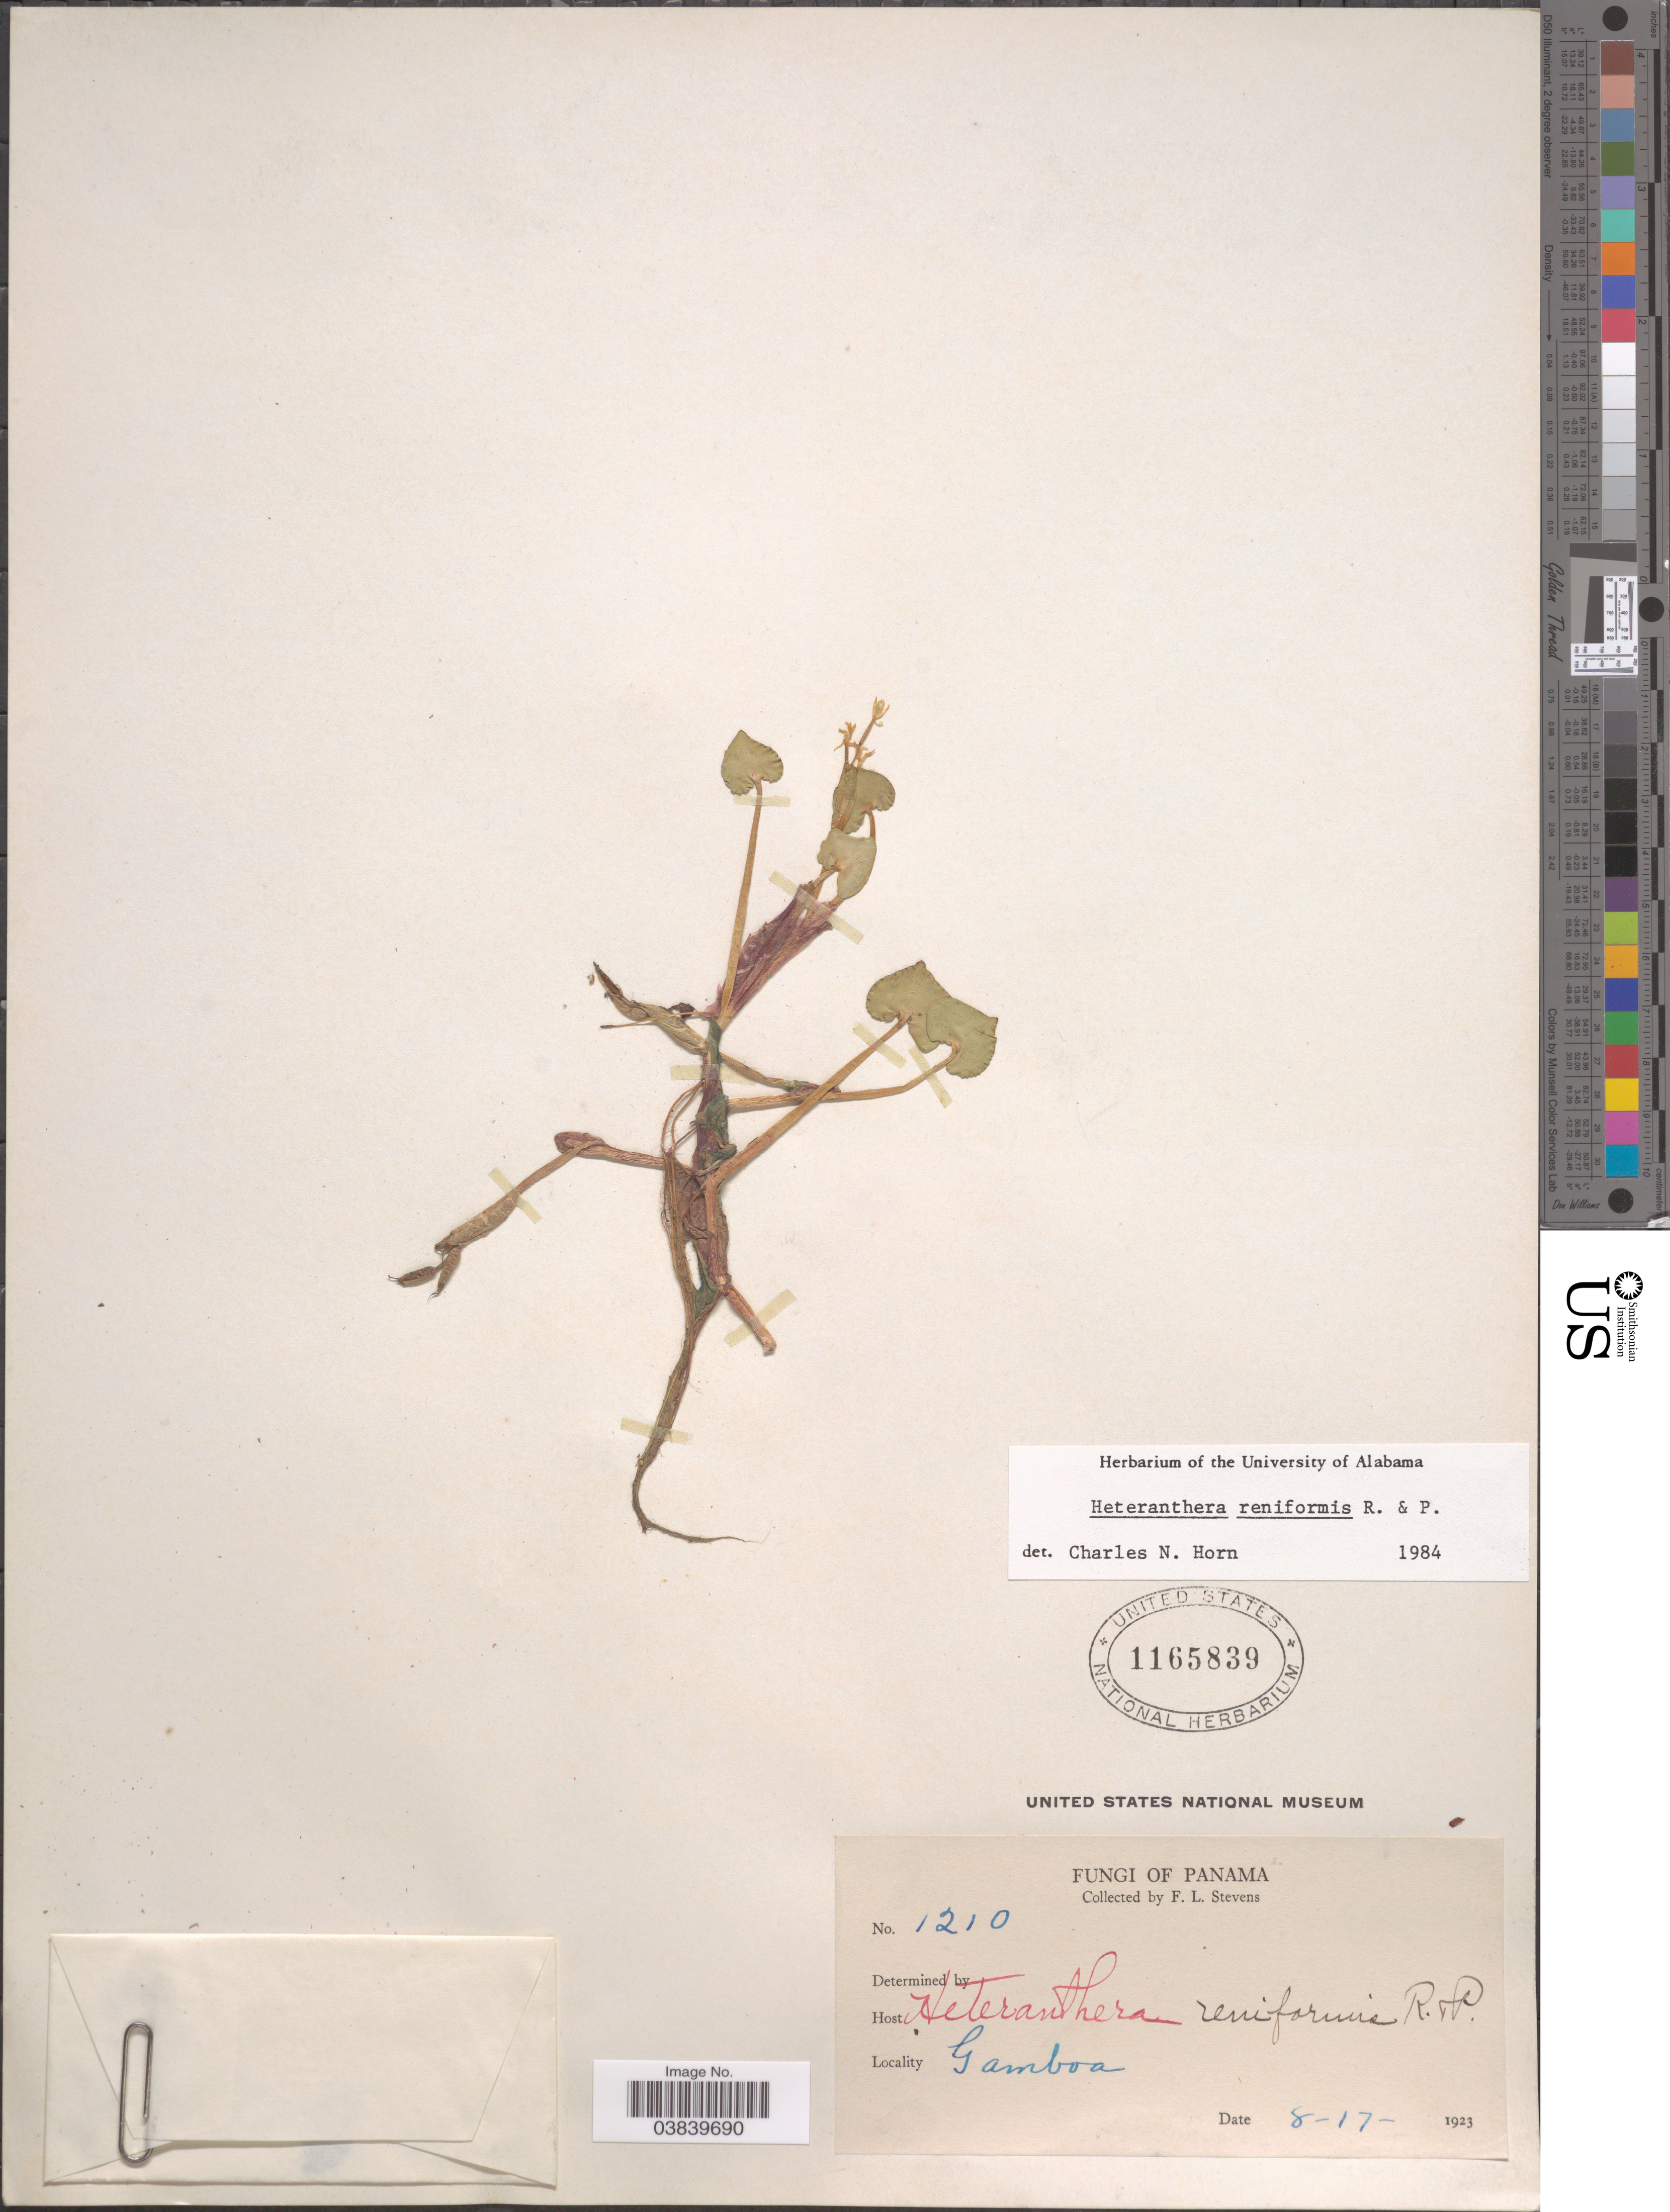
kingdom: Plantae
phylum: Tracheophyta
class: Liliopsida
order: Commelinales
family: Pontederiaceae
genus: Heteranthera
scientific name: Heteranthera reniformis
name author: Ruiz & Pav.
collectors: F. L. Stevens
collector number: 1210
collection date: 1923-08-17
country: Panama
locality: Gamboa.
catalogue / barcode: US 1165839